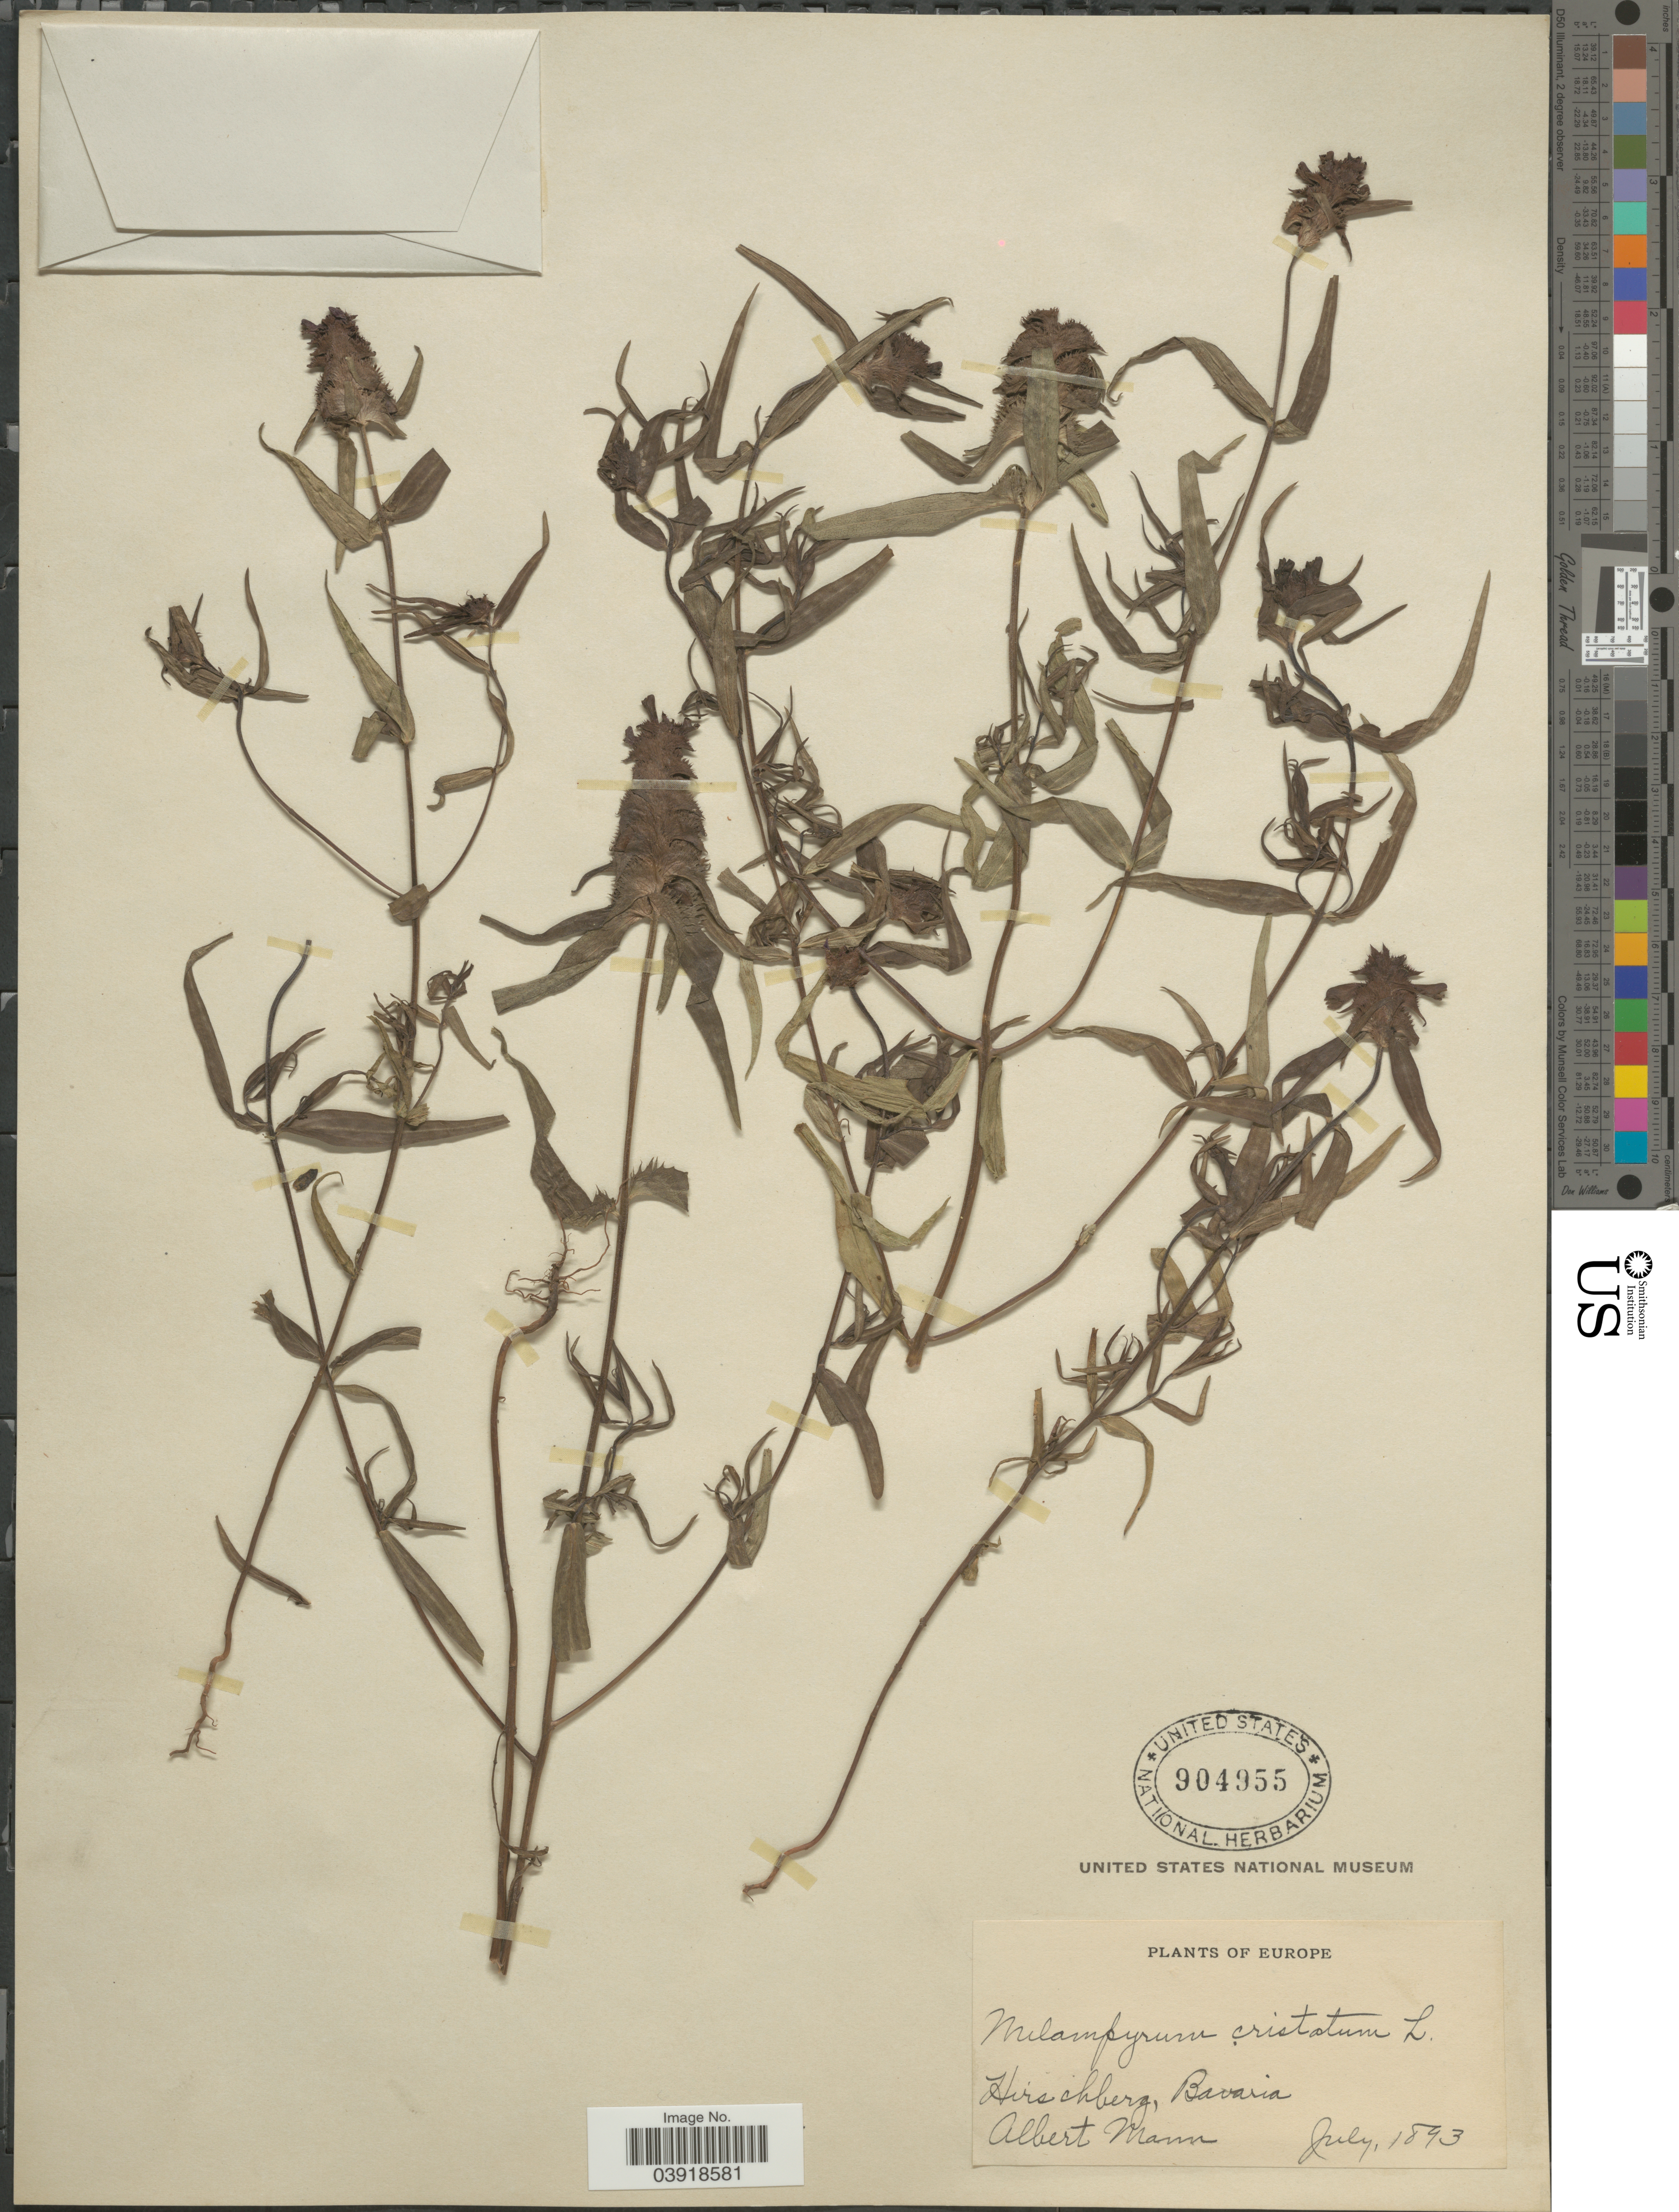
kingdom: Plantae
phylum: Tracheophyta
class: Magnoliopsida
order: Lamiales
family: Orobanchaceae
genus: Melampyrum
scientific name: Melampyrum cristatum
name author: Hablitz ex Steud.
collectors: A. Mann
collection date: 1893-07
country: Germany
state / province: Bayern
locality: Hirschberg, Bavaria.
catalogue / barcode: US 904955